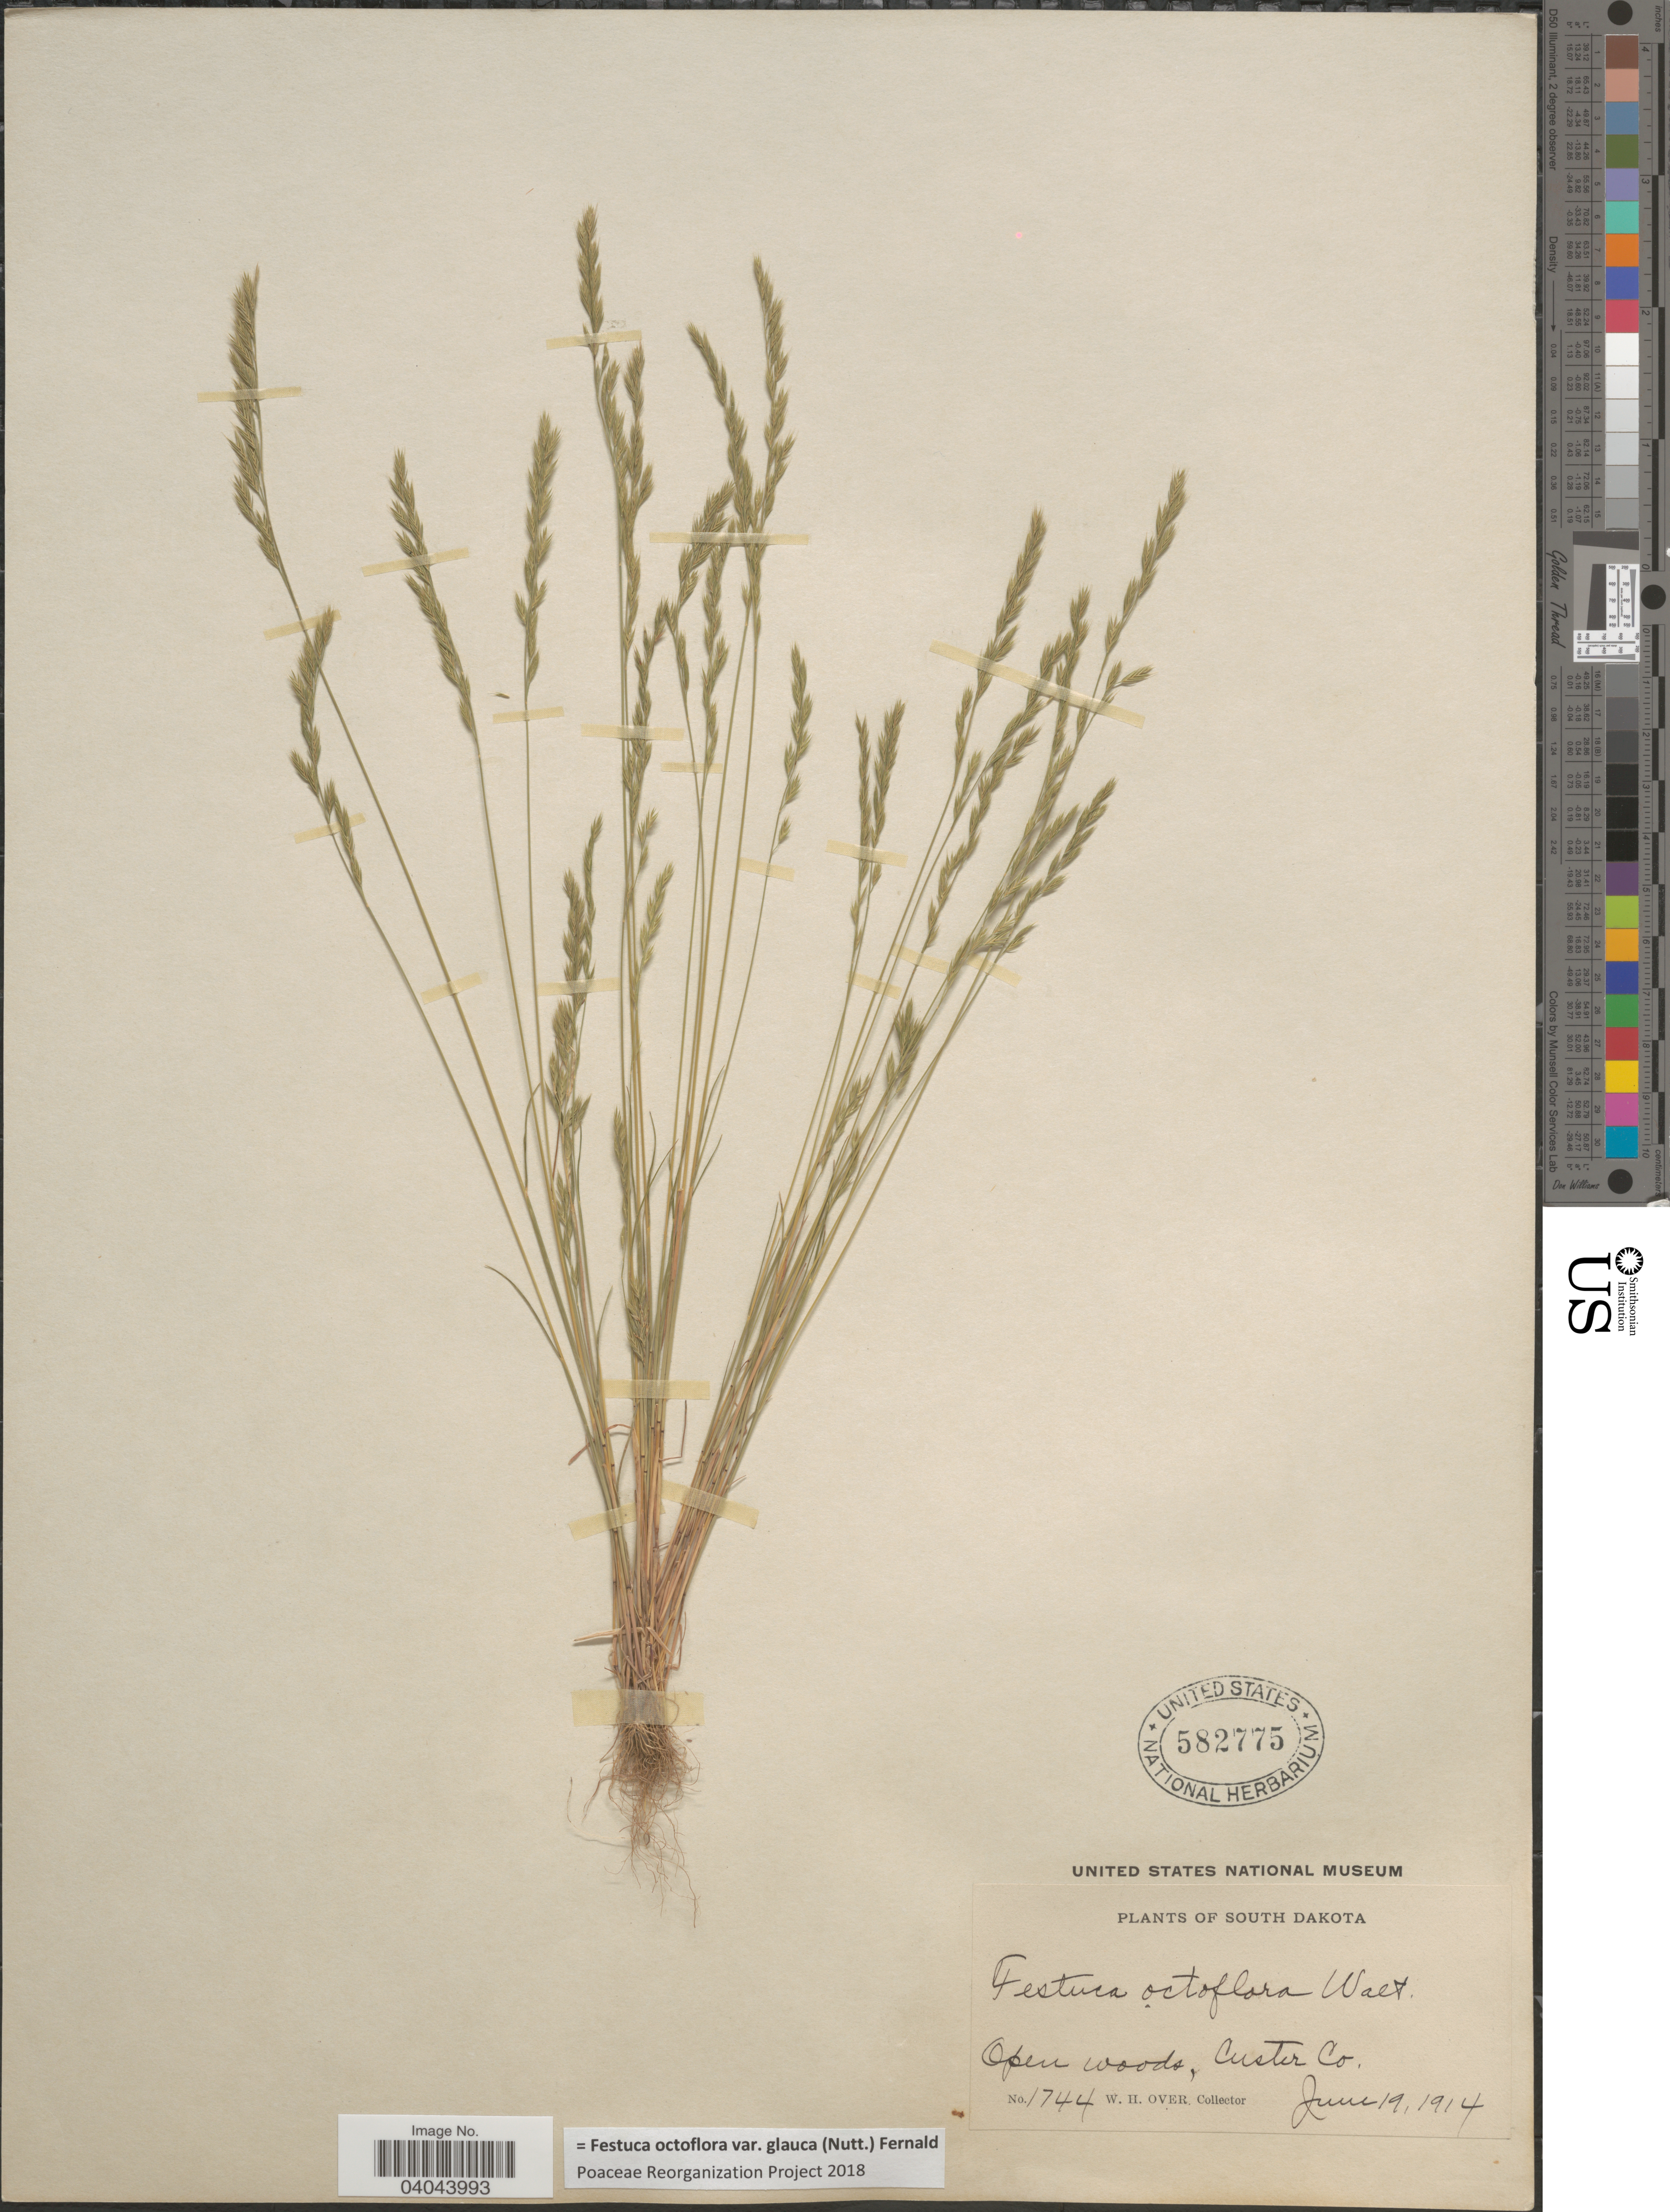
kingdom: Plantae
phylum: Tracheophyta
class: Liliopsida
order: Poales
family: Poaceae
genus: Festuca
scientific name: Festuca octoflora var. glauca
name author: (Nutt.) Fernald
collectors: W. Over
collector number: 1744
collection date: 1914-06-19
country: United States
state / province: South Dakota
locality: Custer Co.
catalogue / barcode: US 582775